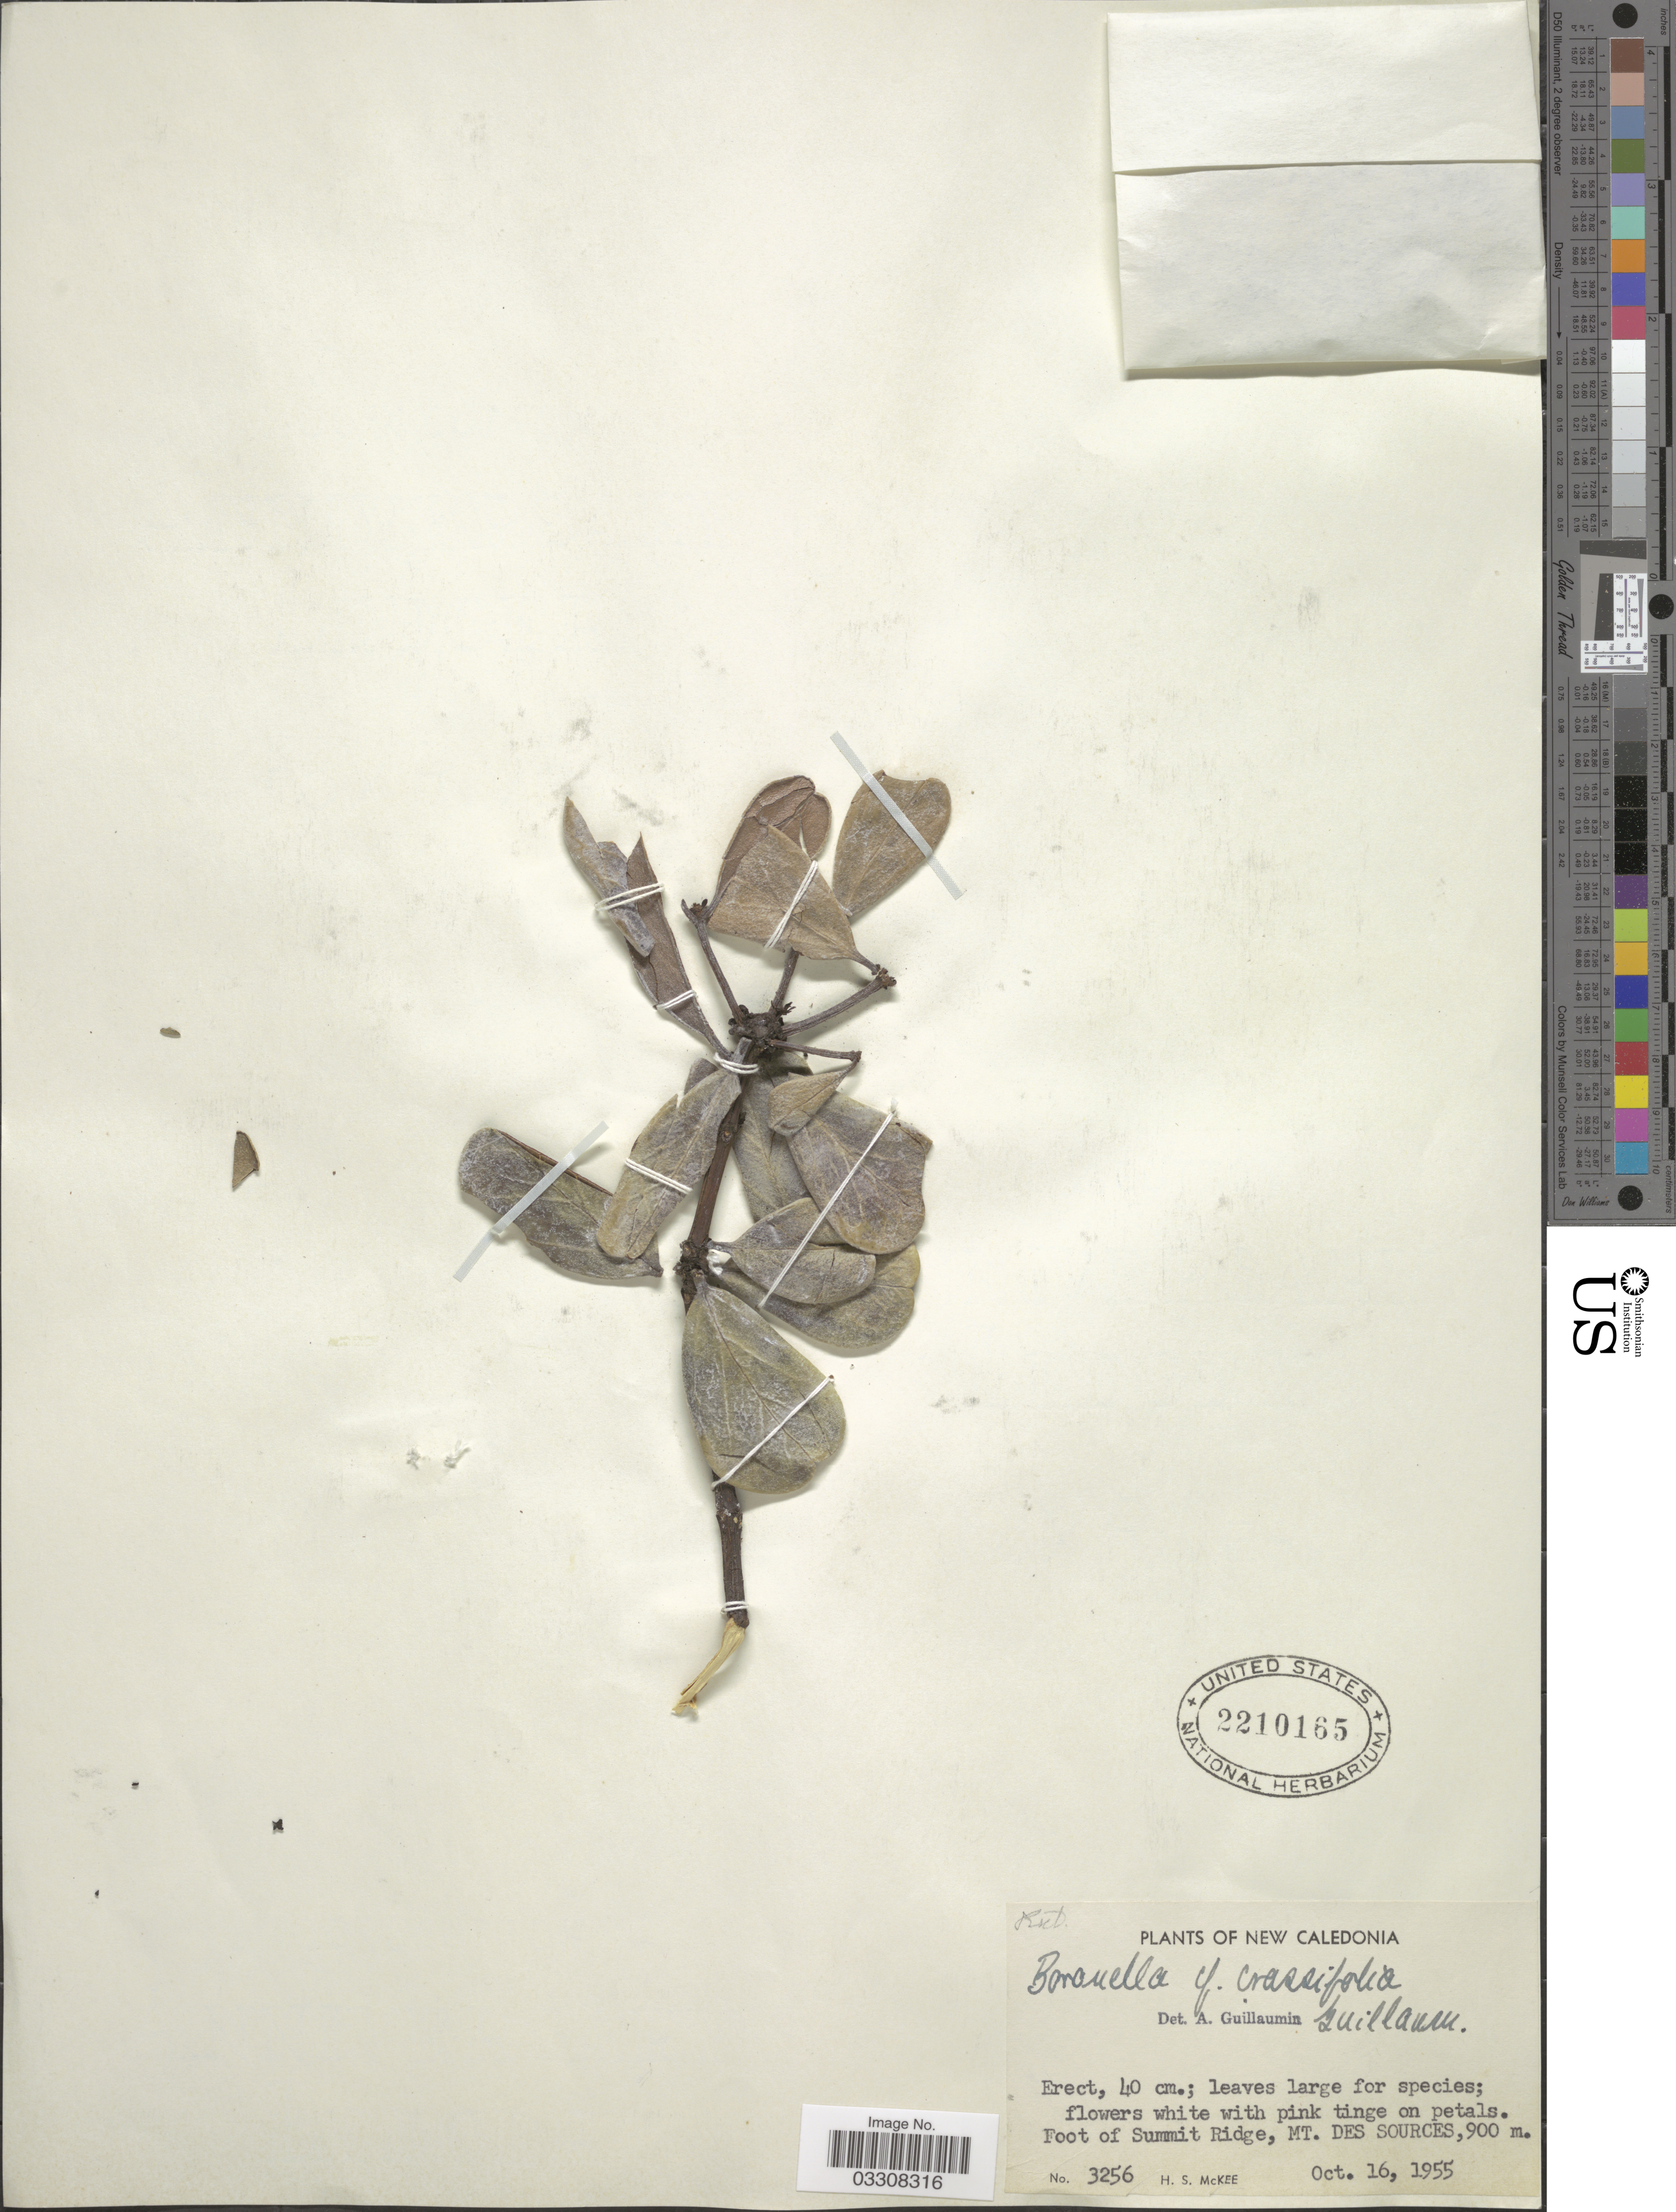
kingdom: Plantae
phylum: Tracheophyta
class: Magnoliopsida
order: Sapindales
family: Rutaceae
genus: Boronia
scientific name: Boronia hartleyi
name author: Duretto & Bayly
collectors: H. S. McKee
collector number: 3256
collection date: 1955-10-16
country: New Caledonia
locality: Foot of Summit Ridge, Mt. des Sources.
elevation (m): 900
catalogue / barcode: US 2210165